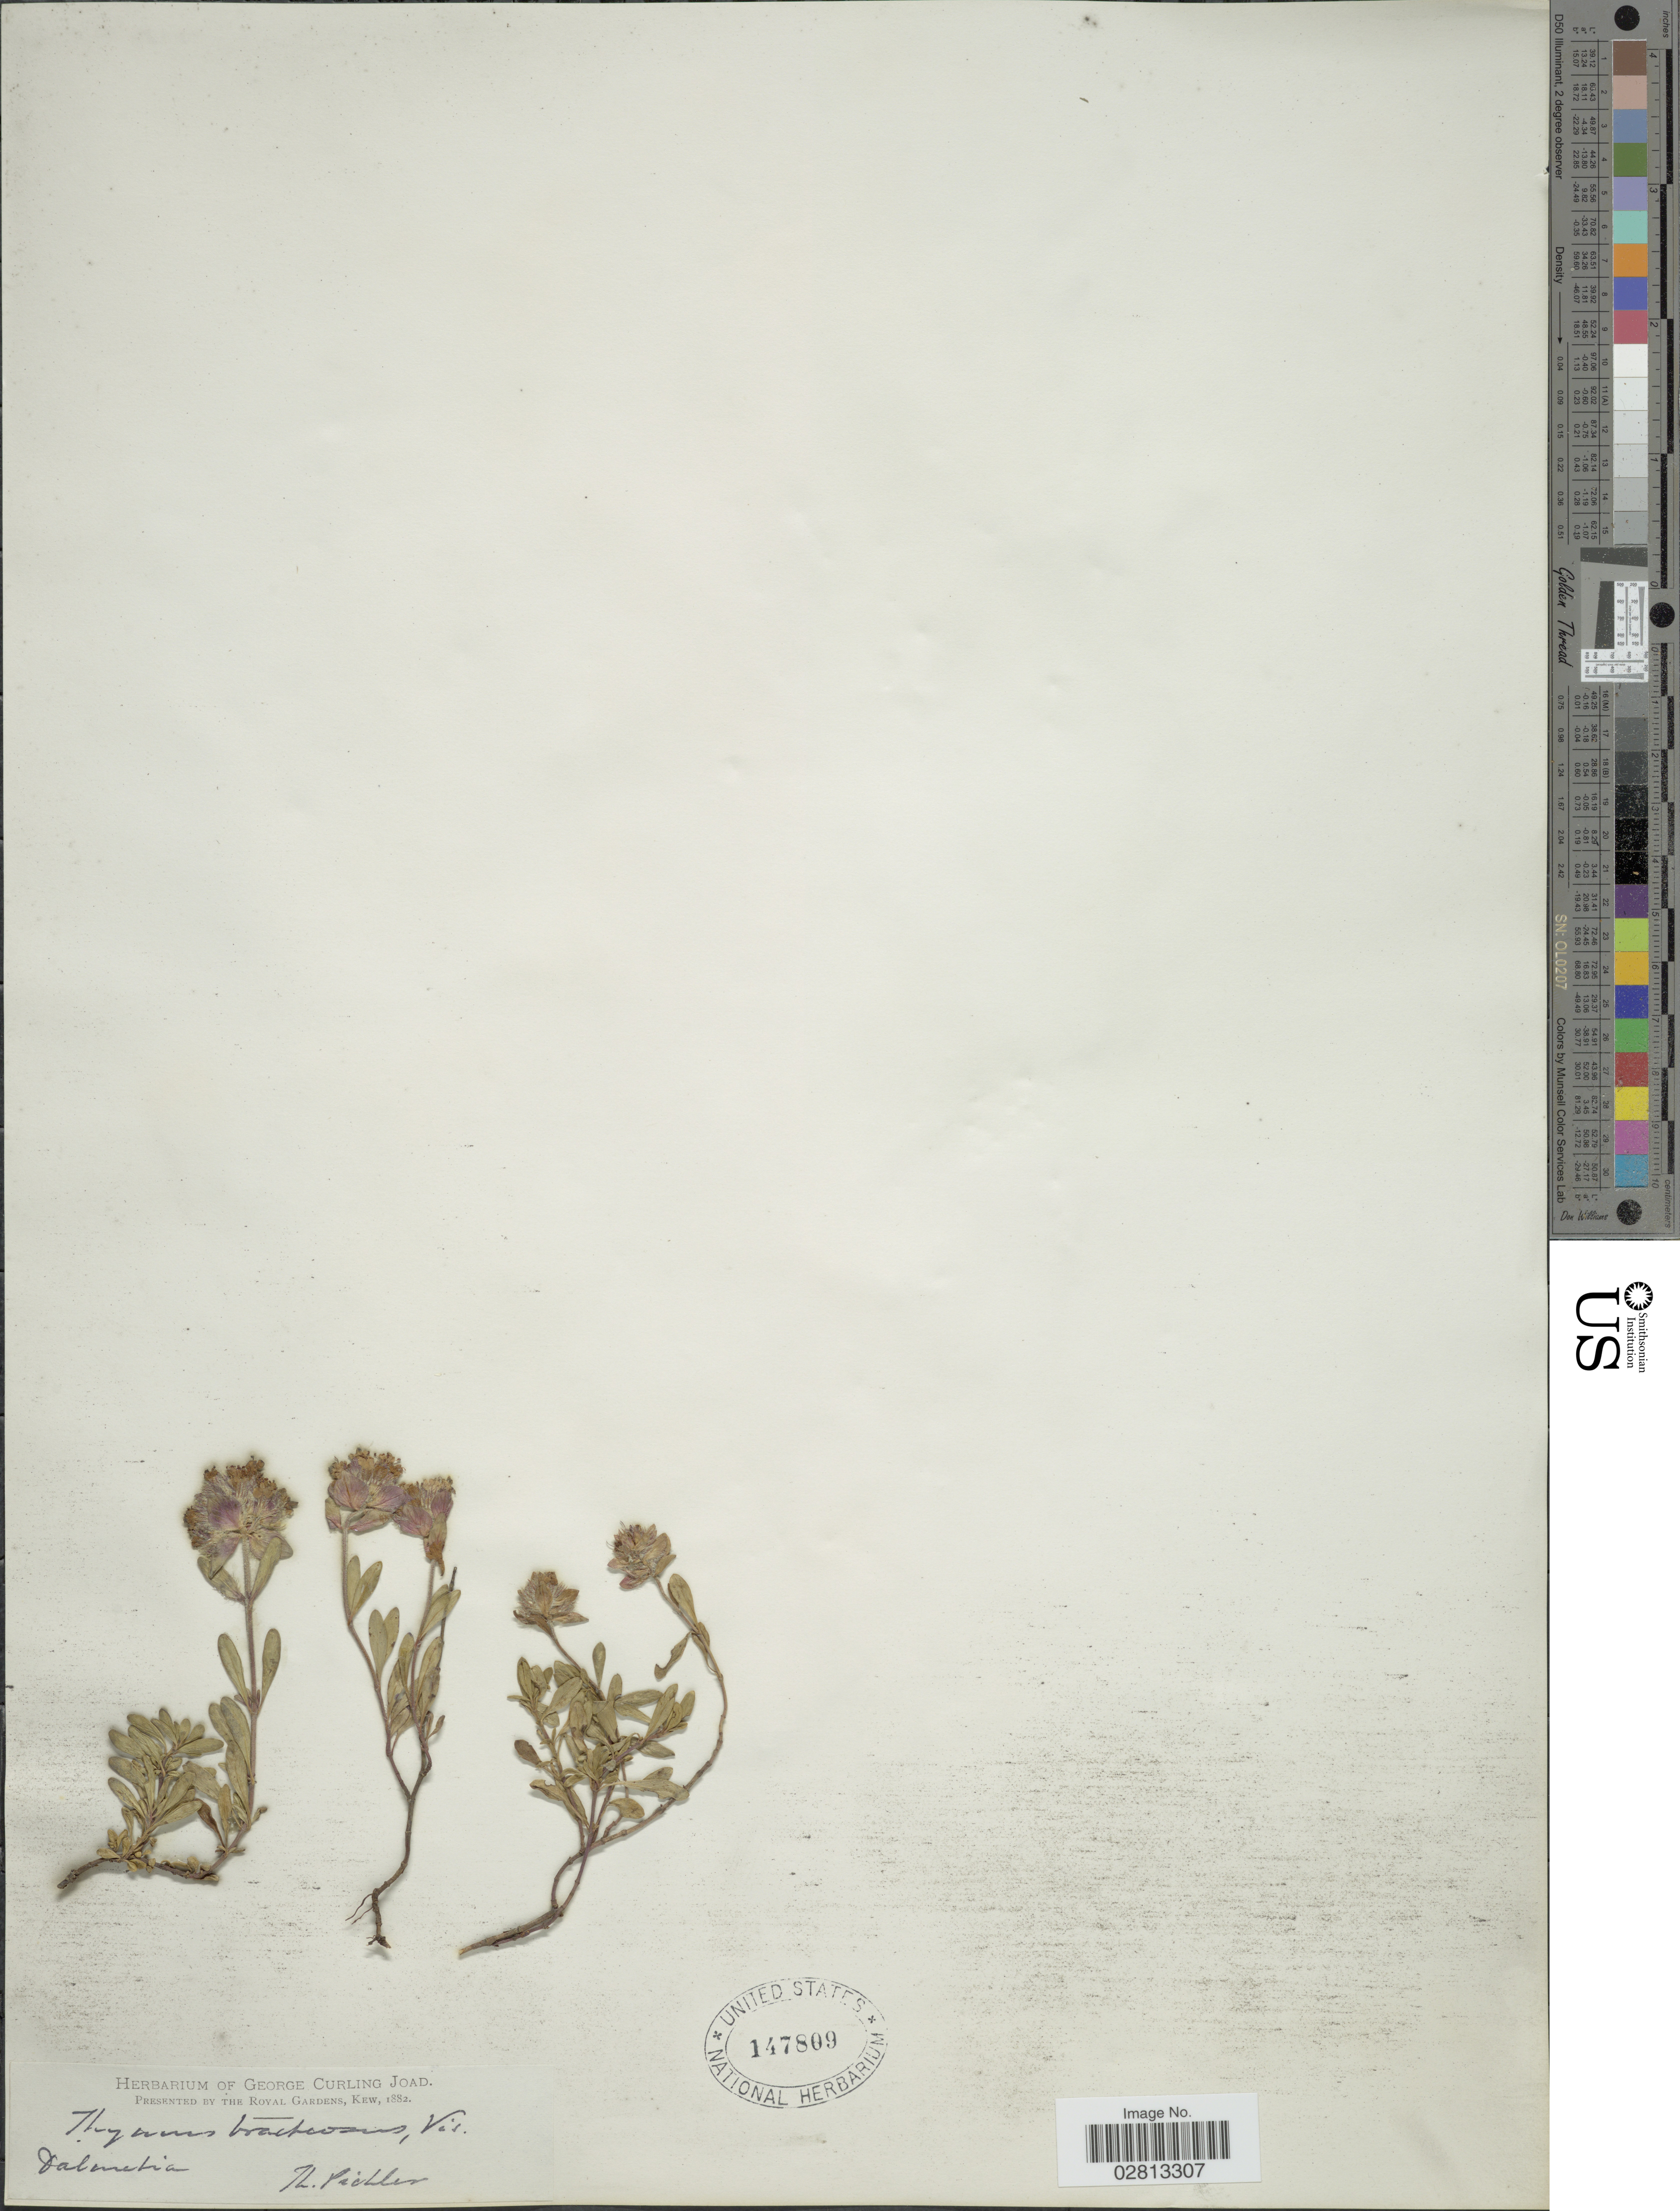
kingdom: Plantae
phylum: Tracheophyta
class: Magnoliopsida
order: Lamiales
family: Lamiaceae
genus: Thymus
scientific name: Thymus bracteosus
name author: Vis. ex Benth.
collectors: T. Pichler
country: Croatia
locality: Dalmatia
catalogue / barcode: US 147809